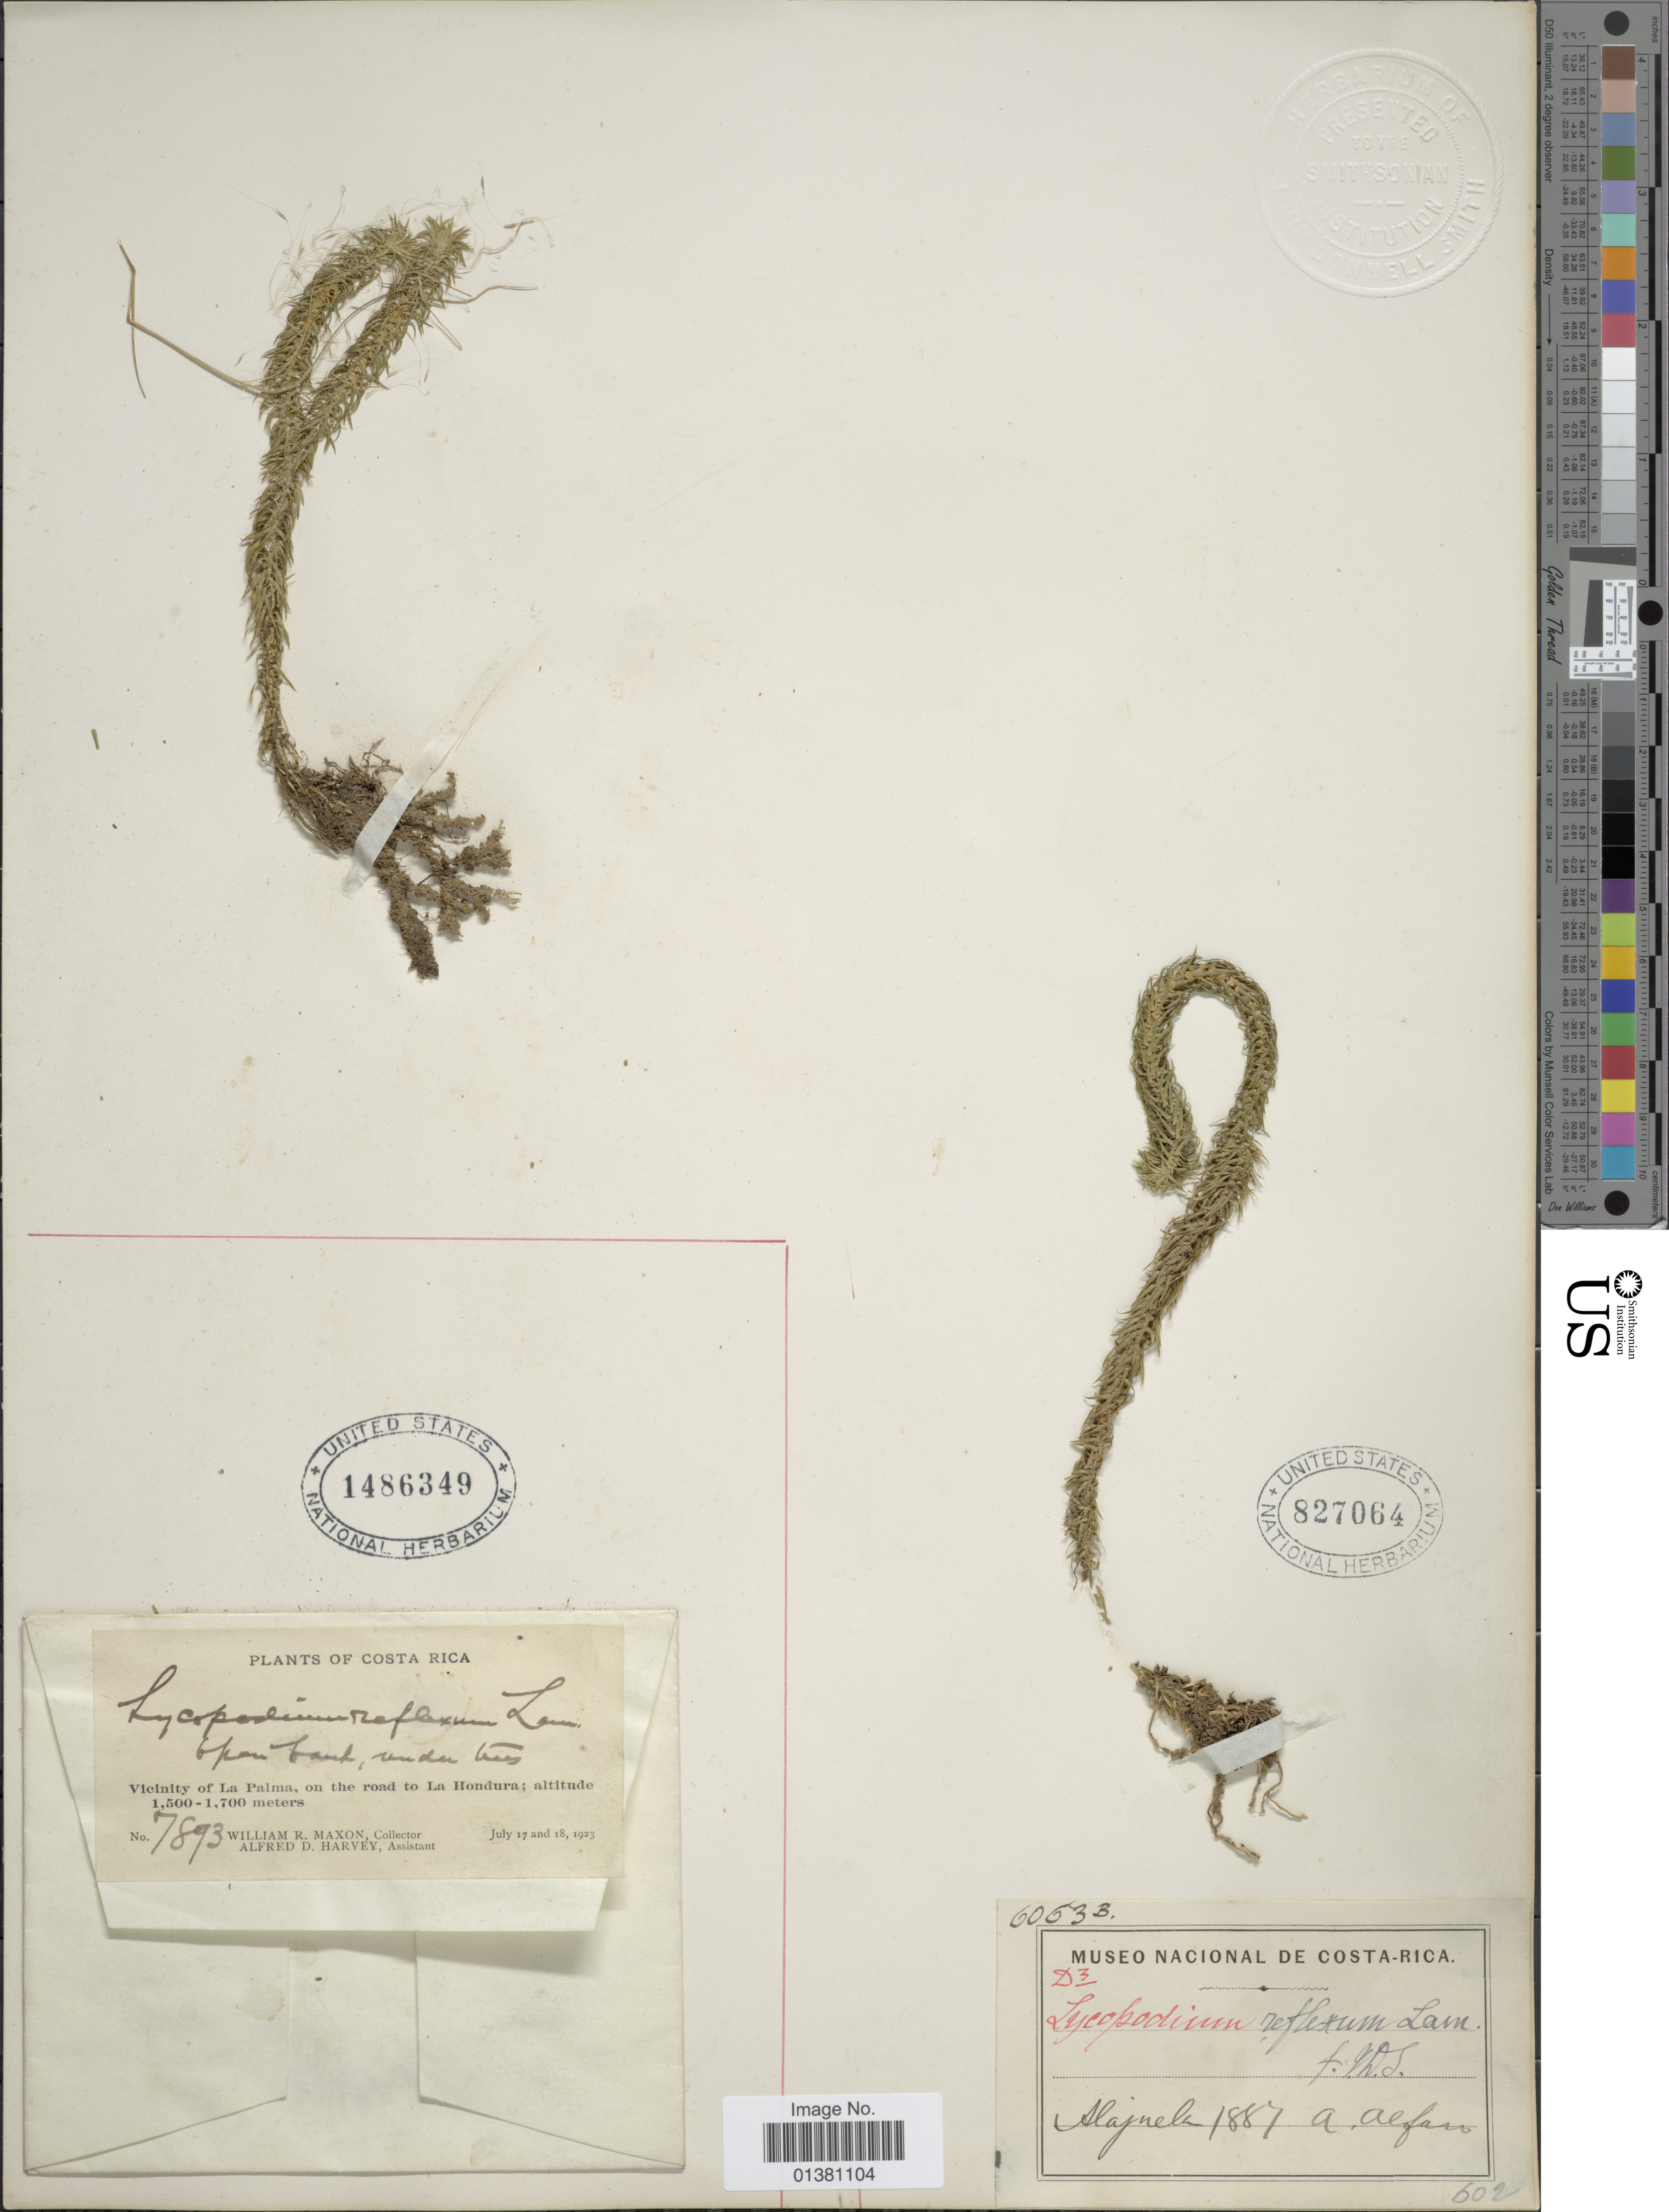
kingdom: Plantae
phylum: Tracheophyta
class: Lycopodiopsida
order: Lycopodiales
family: Lycopodiaceae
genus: Phlegmariurus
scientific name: Phlegmariurus reflexus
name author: (Lam.) B. Øllg.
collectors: A. Alfaro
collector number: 6063B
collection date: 1887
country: Costa Rica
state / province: Alajuela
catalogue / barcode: US 827064-2